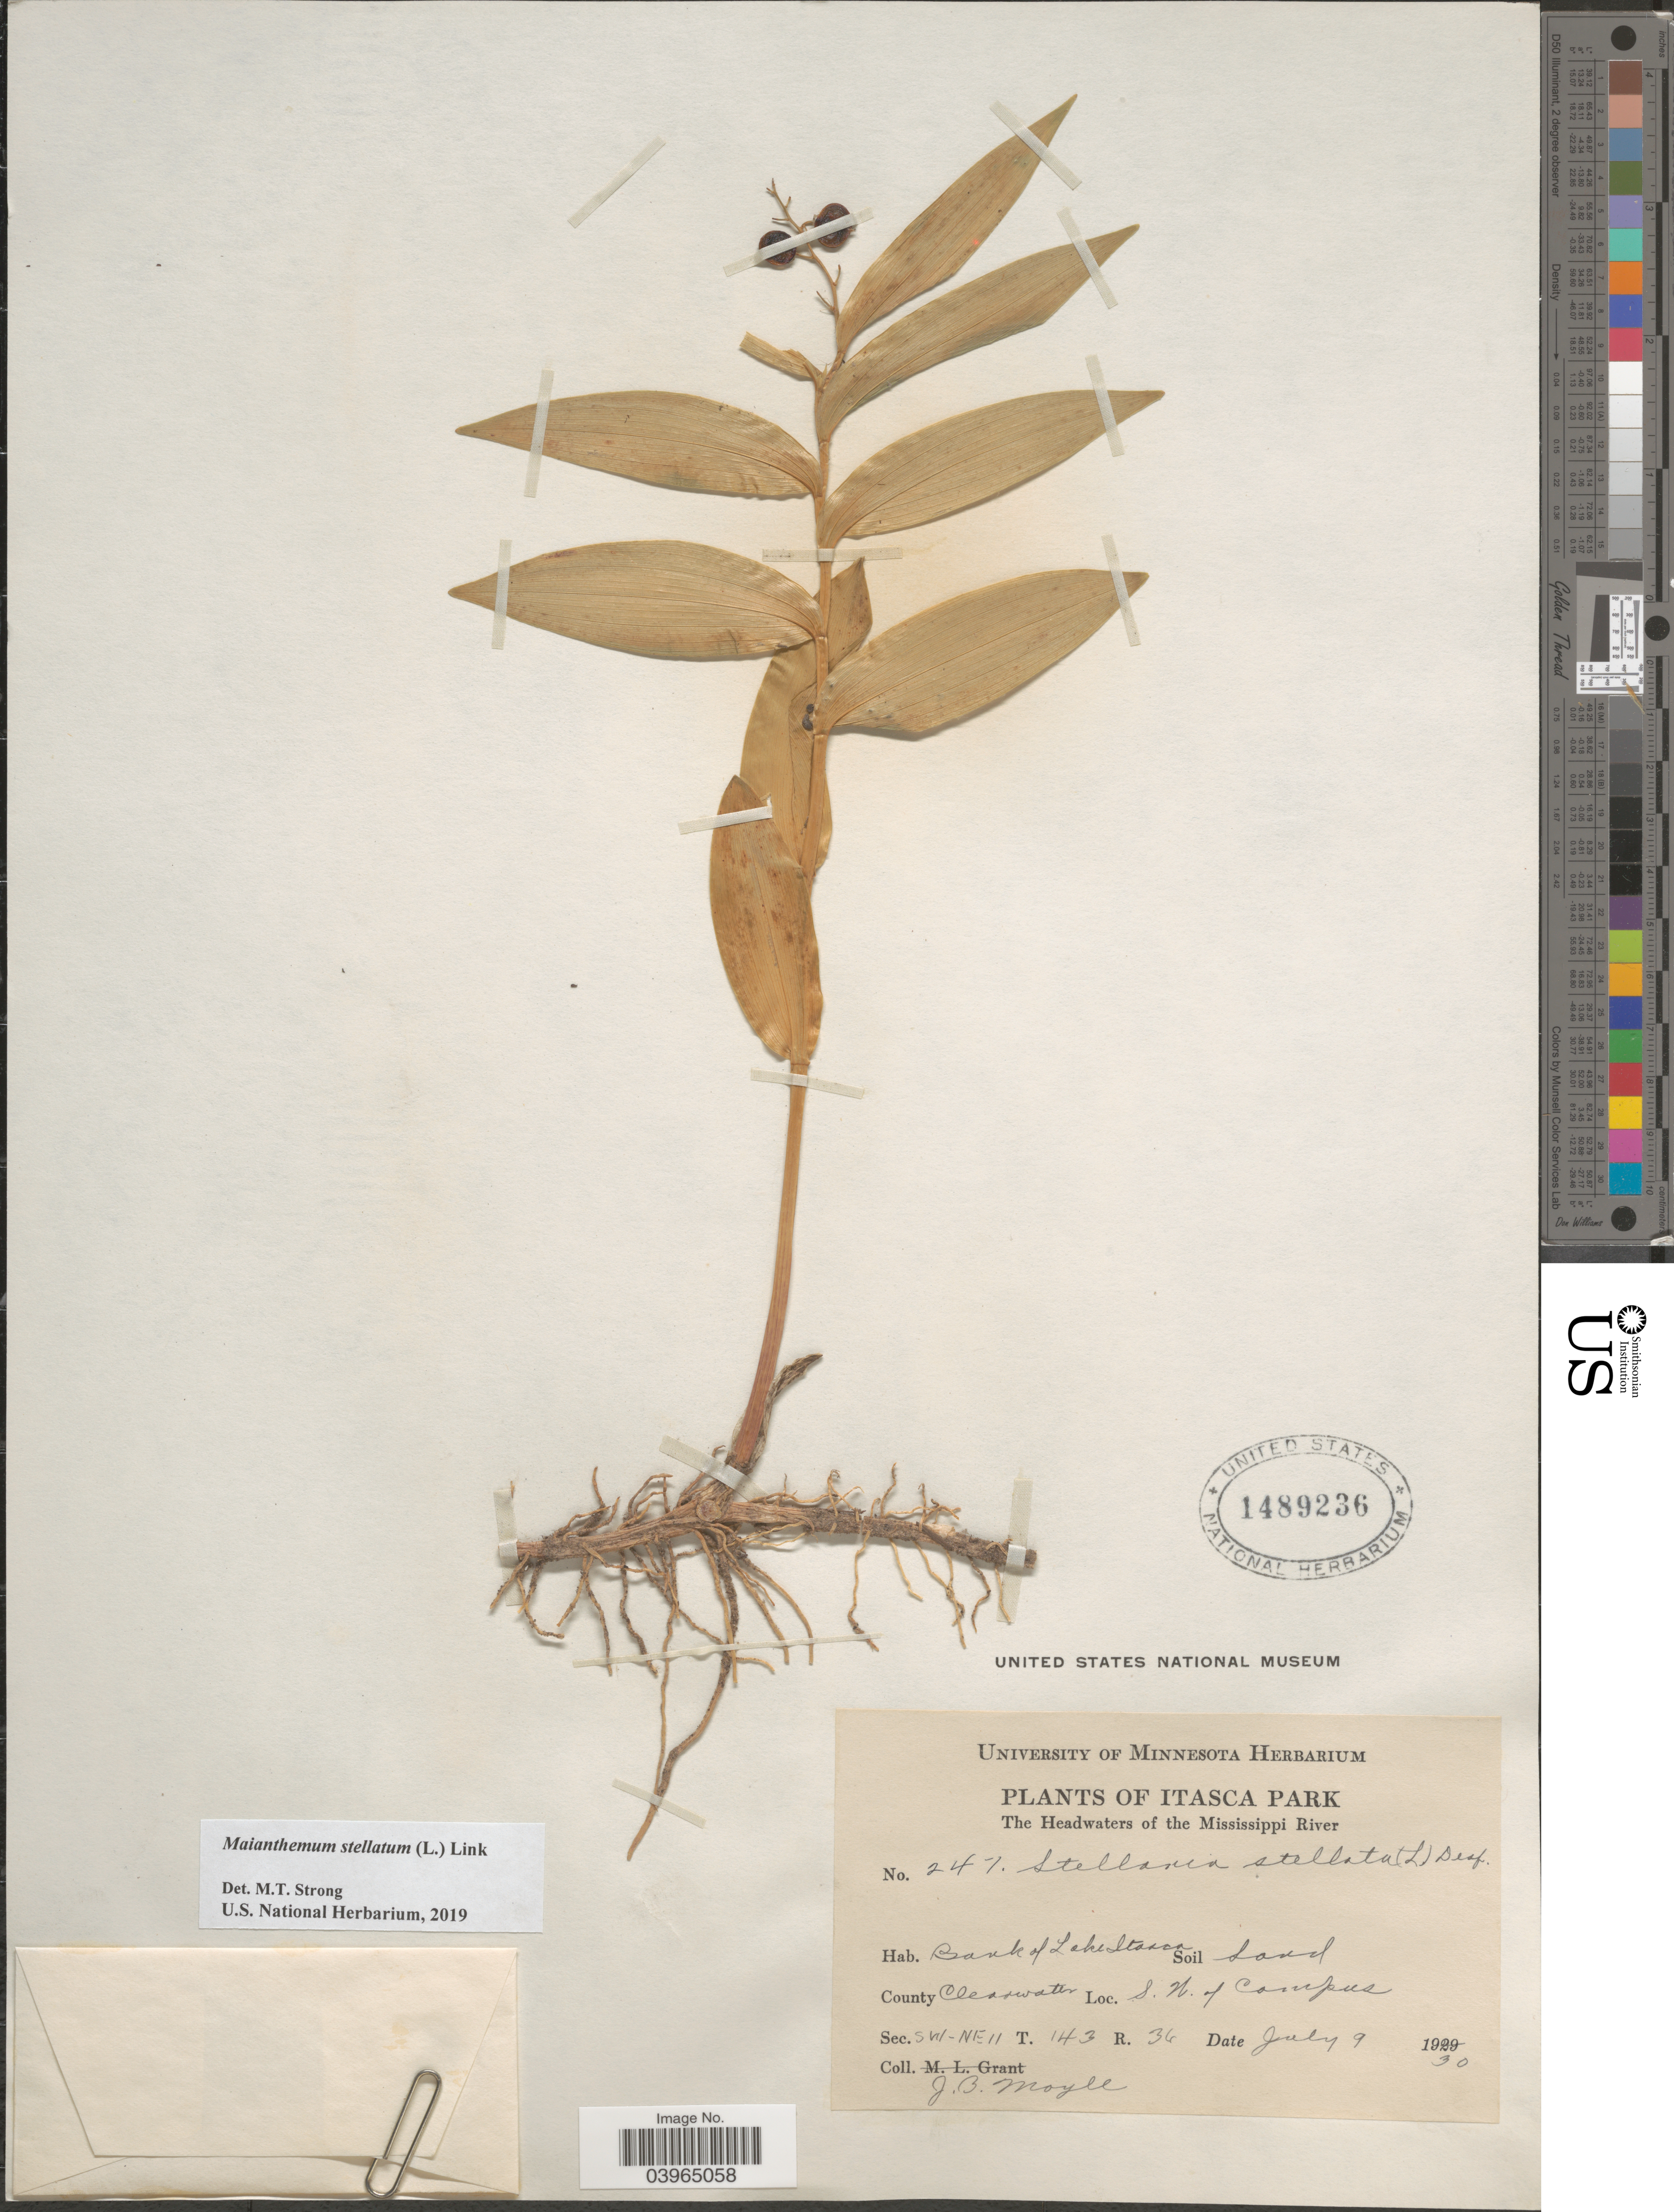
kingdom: Plantae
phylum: Tracheophyta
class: Liliopsida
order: Asparagales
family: Asparagaceae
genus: Maianthemum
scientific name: Maianthemum stellatum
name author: (L.) Link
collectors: J. Moyle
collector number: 247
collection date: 1930-07-09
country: United States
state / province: Minnesota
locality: Itasca Park. The Headwaters of the Mississippi River. Bank of Lake Itasca. County Clearwater. S. W. of Campus. Sec. SW-NE 11 T. 143. R. 36.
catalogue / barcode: US 1489236